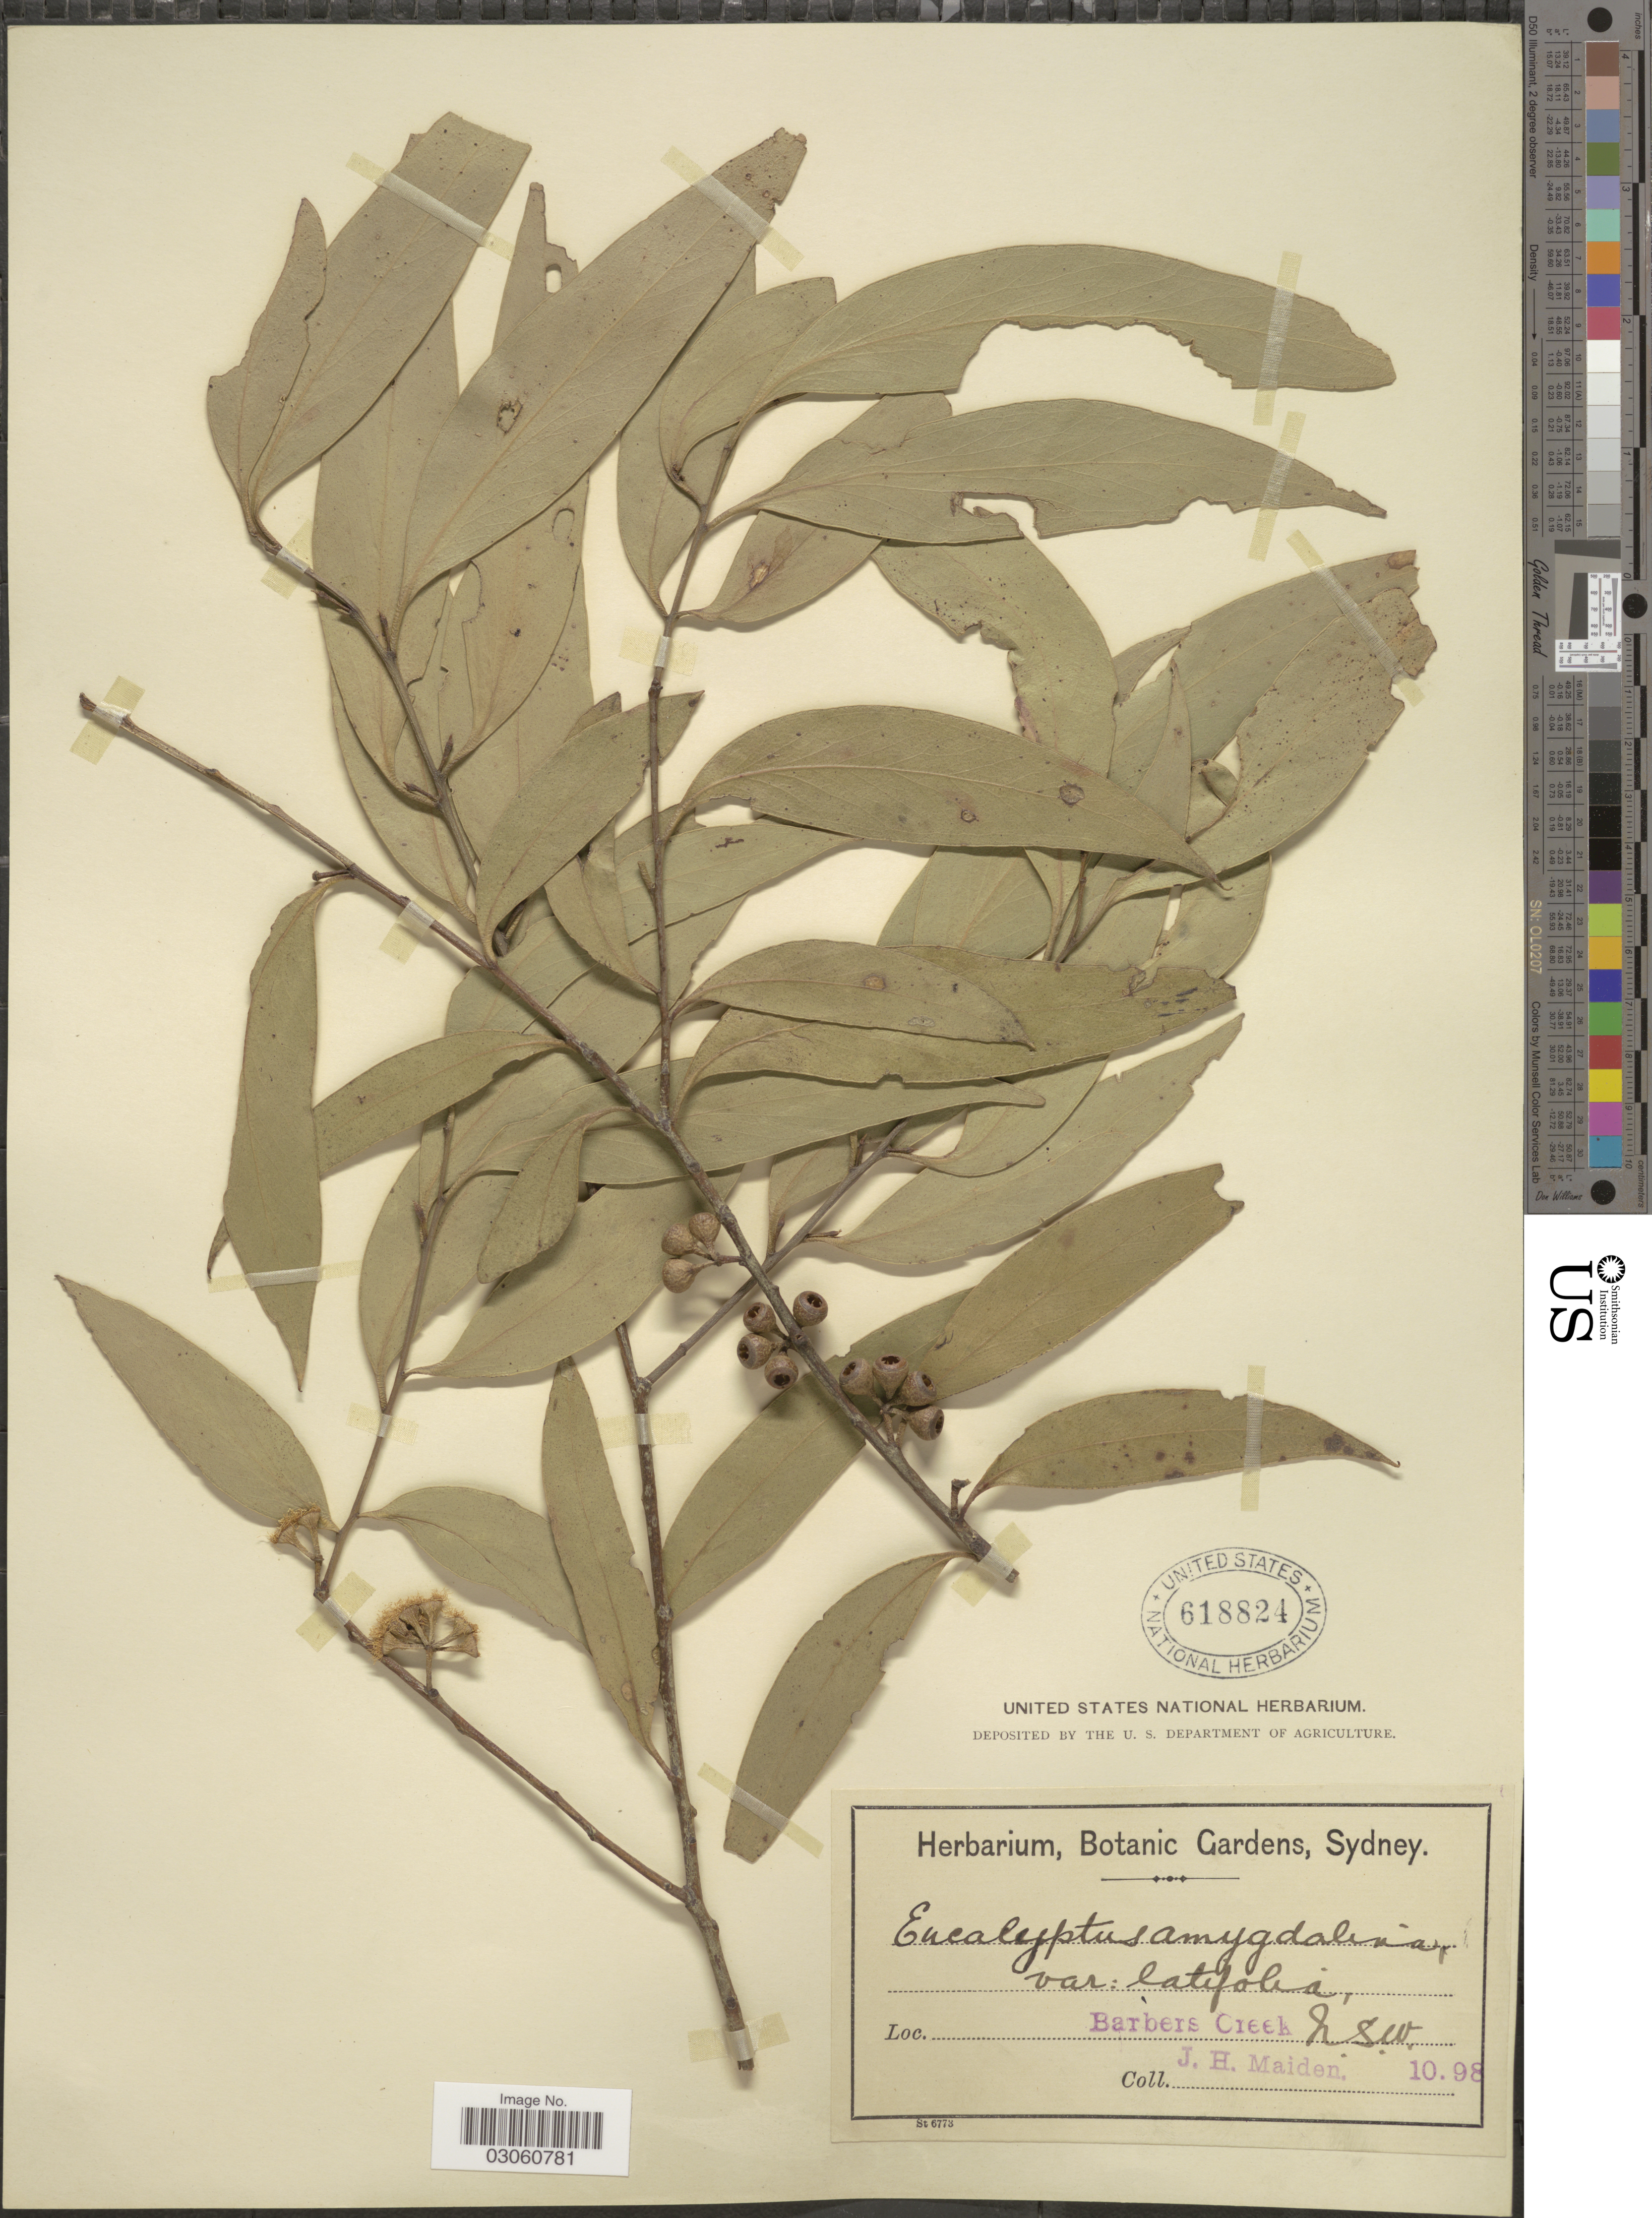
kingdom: Plantae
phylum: Tracheophyta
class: Magnoliopsida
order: Myrtales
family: Myrtaceae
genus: Eucalyptus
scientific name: Eucalyptus amygdalina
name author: Labill.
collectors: J. Maiden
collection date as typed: Transcribed d/m/y: /10/98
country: Australia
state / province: New South Wales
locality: Barbers Creek.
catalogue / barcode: US 618824